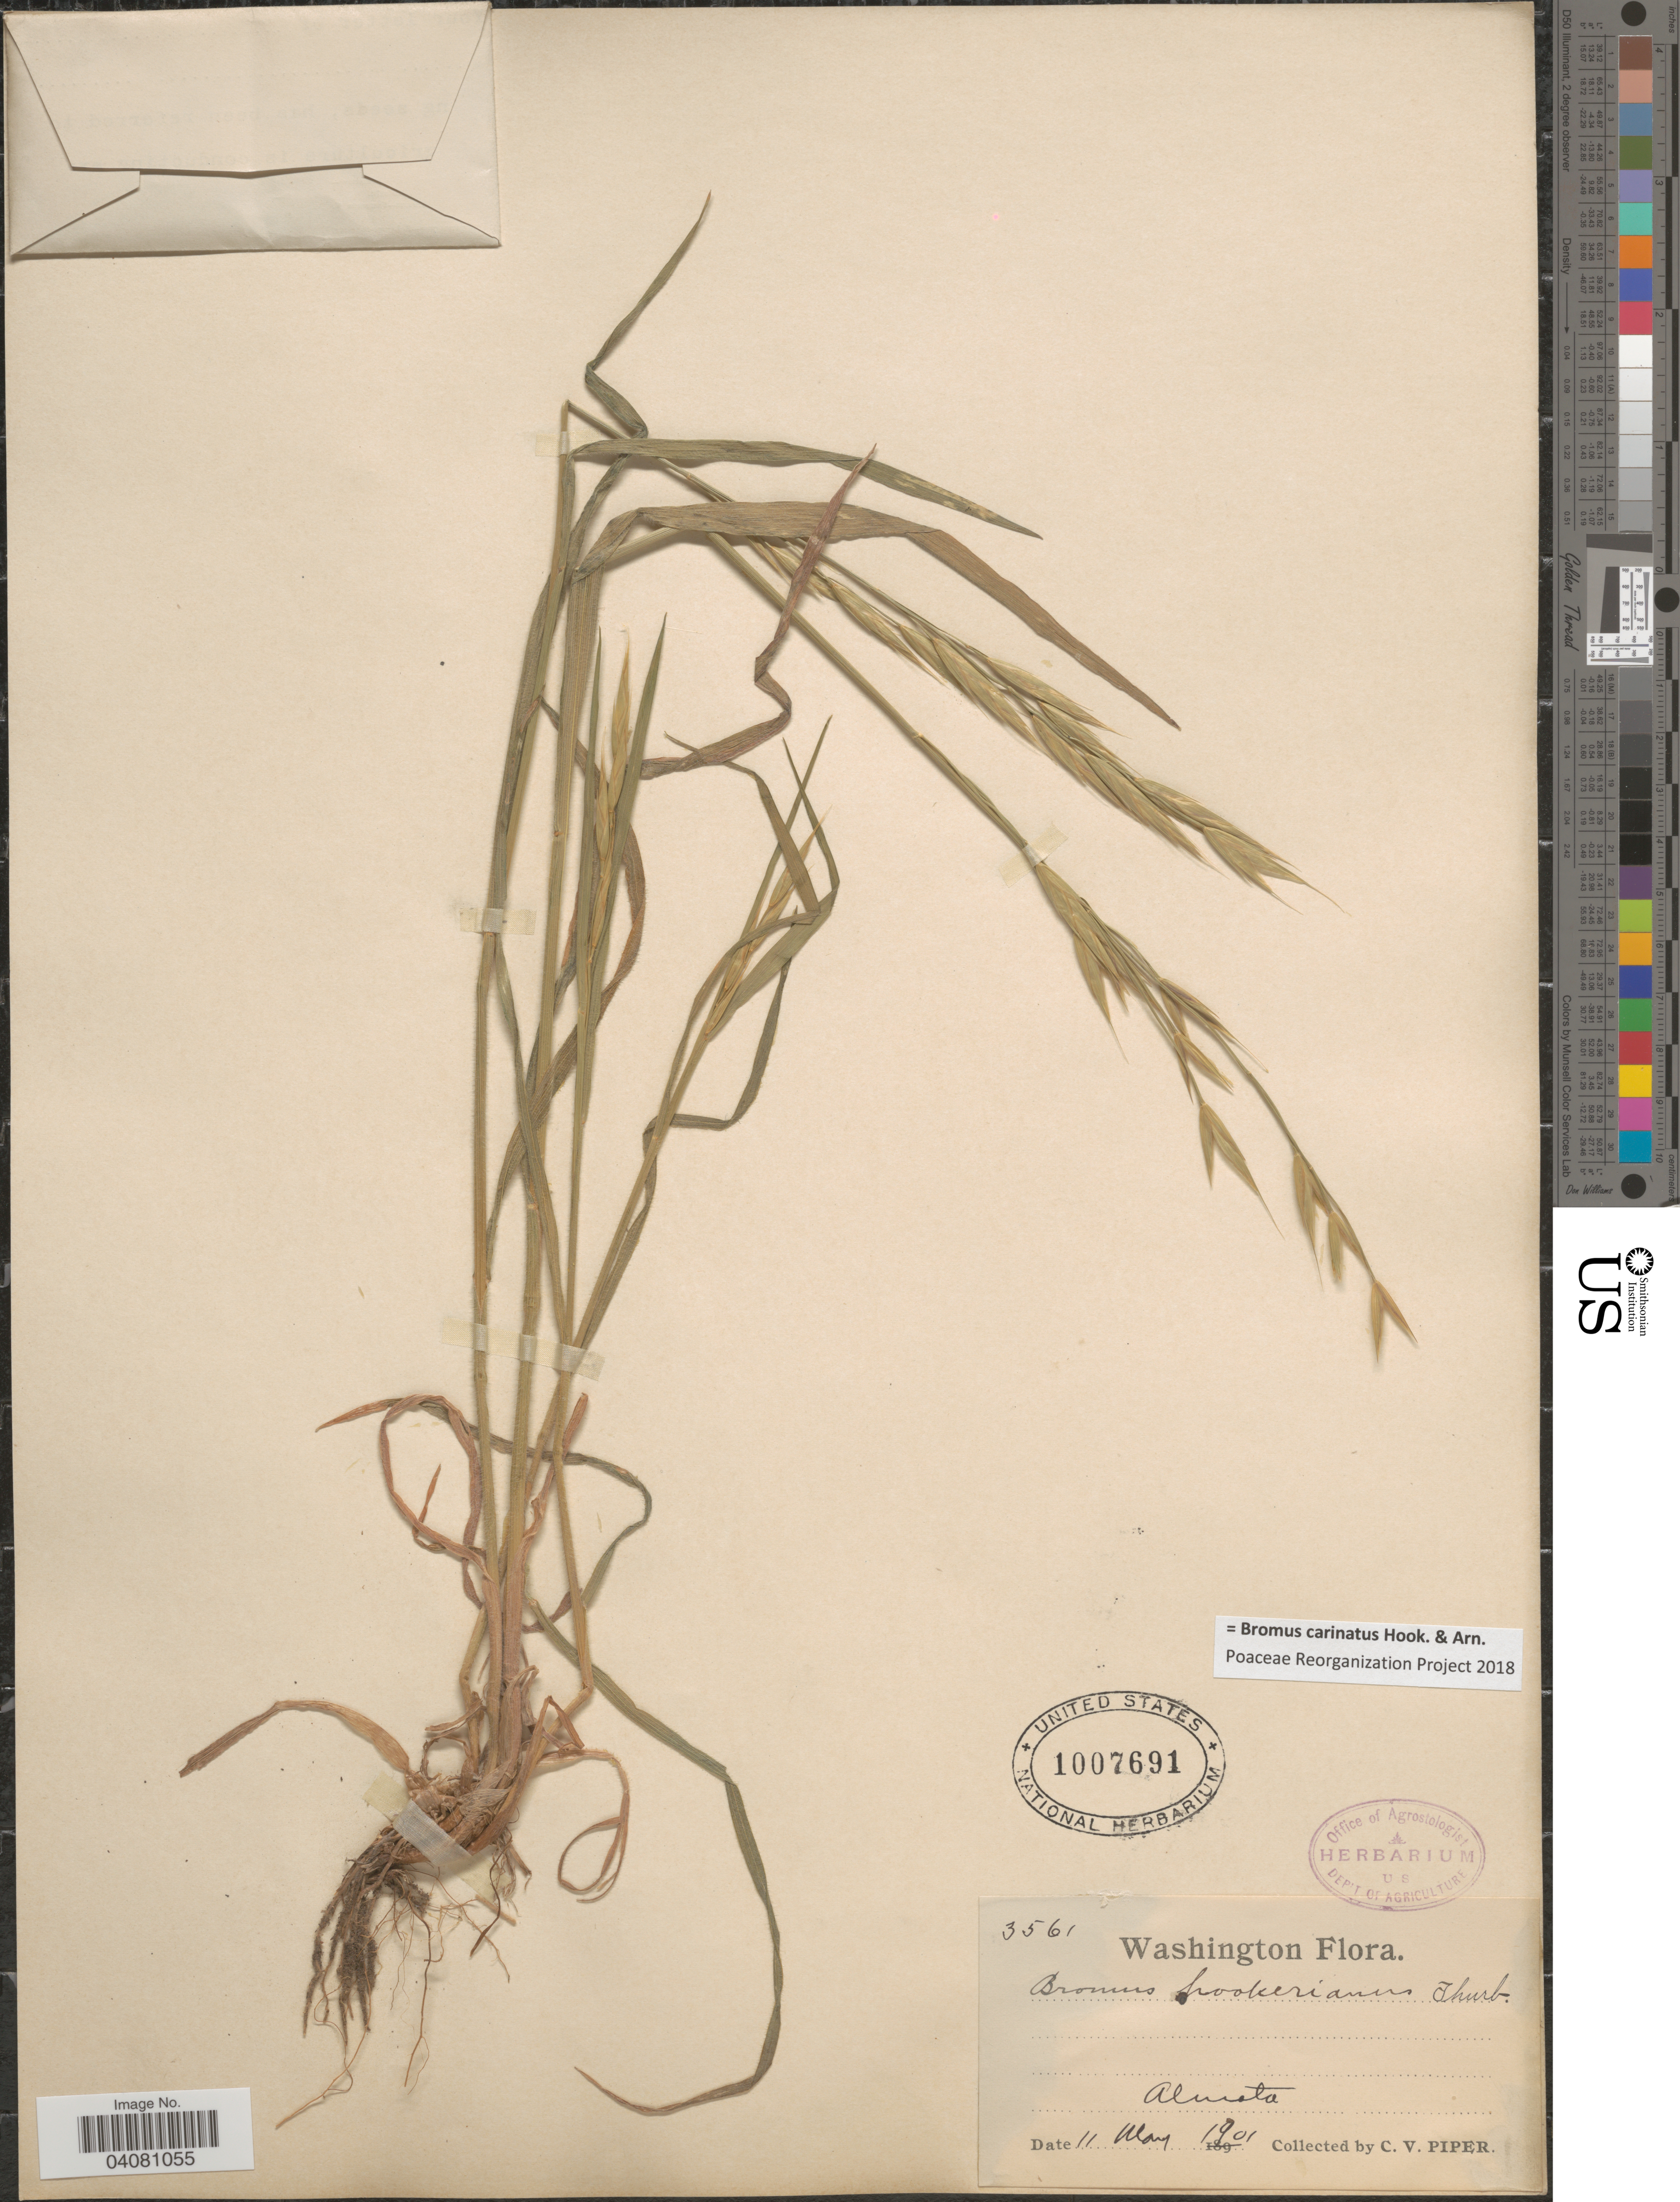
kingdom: Plantae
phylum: Tracheophyta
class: Liliopsida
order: Poales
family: Poaceae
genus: Bromus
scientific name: Bromus carinatus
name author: Hook. & Arn.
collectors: C. V. Piper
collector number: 3561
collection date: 1901-05-11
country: United States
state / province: Washington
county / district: Whitman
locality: Almota.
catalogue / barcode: US 1007691